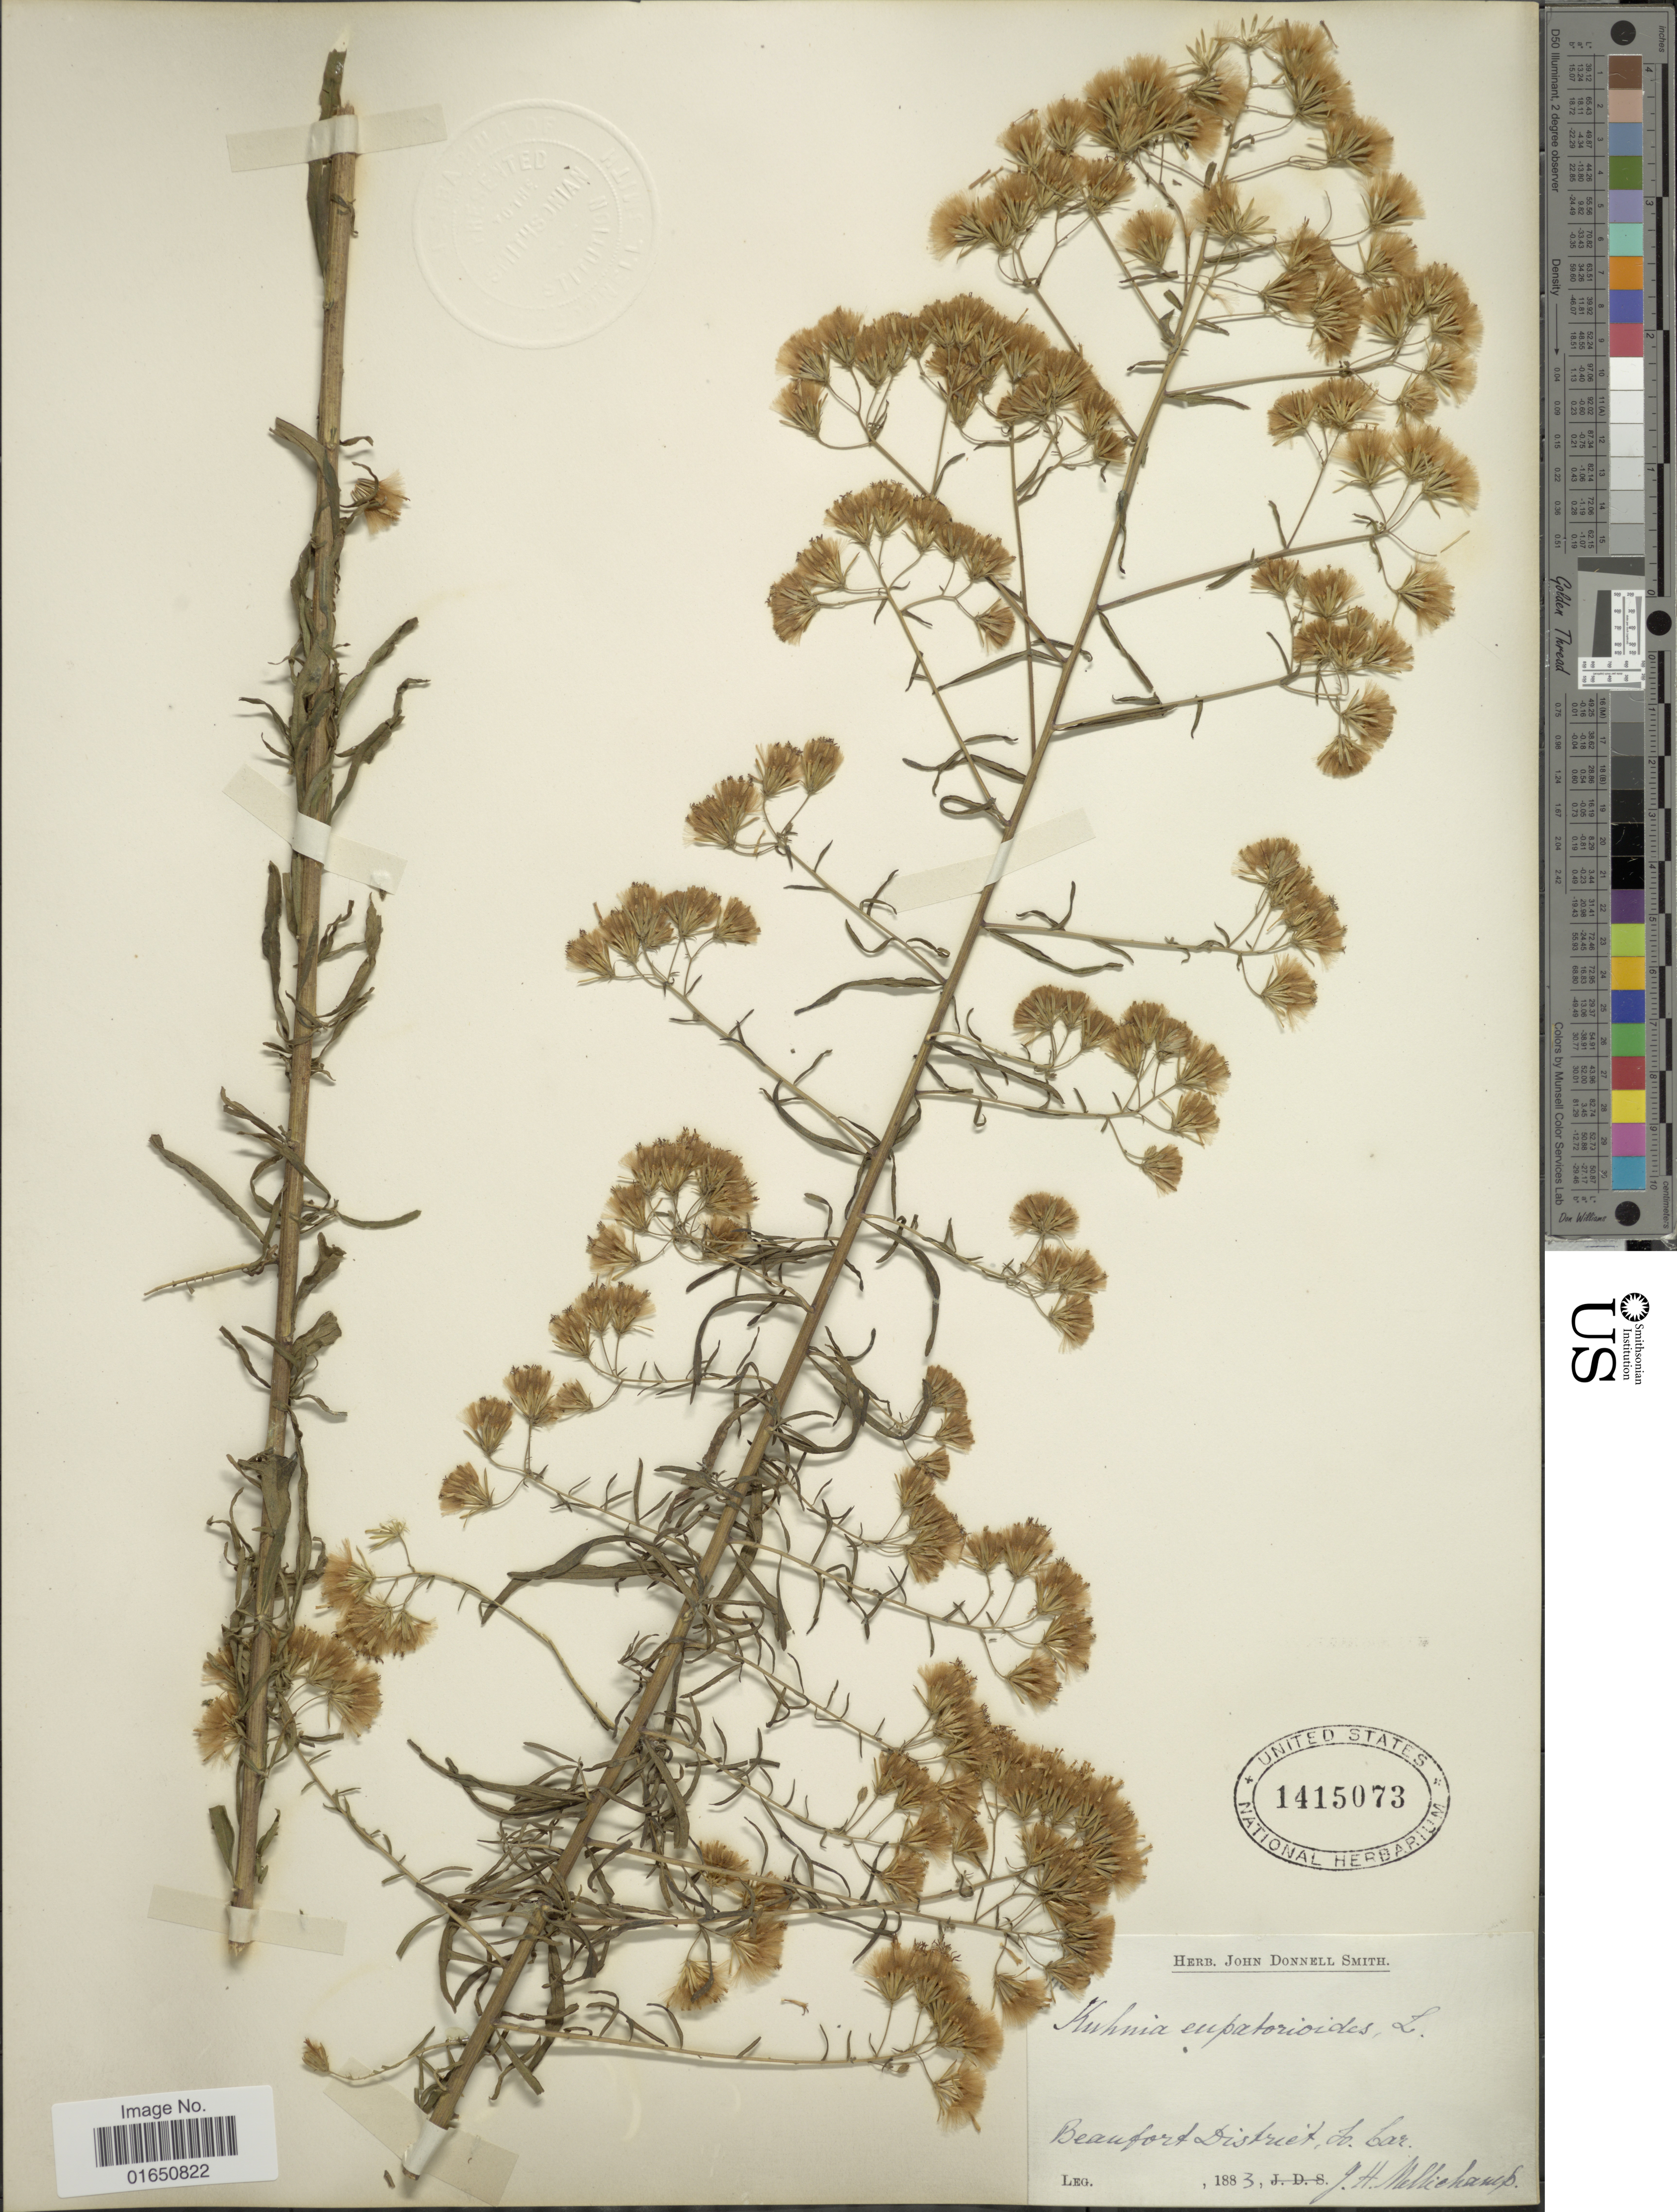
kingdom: Plantae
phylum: Tracheophyta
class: Magnoliopsida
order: Asterales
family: Asteraceae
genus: Brickellia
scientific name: Brickellia eupatorioides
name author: (L.) Shinners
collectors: J. H. Mellichamp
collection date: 1883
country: United States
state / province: South Carolina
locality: Beaufort District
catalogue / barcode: US 1415073